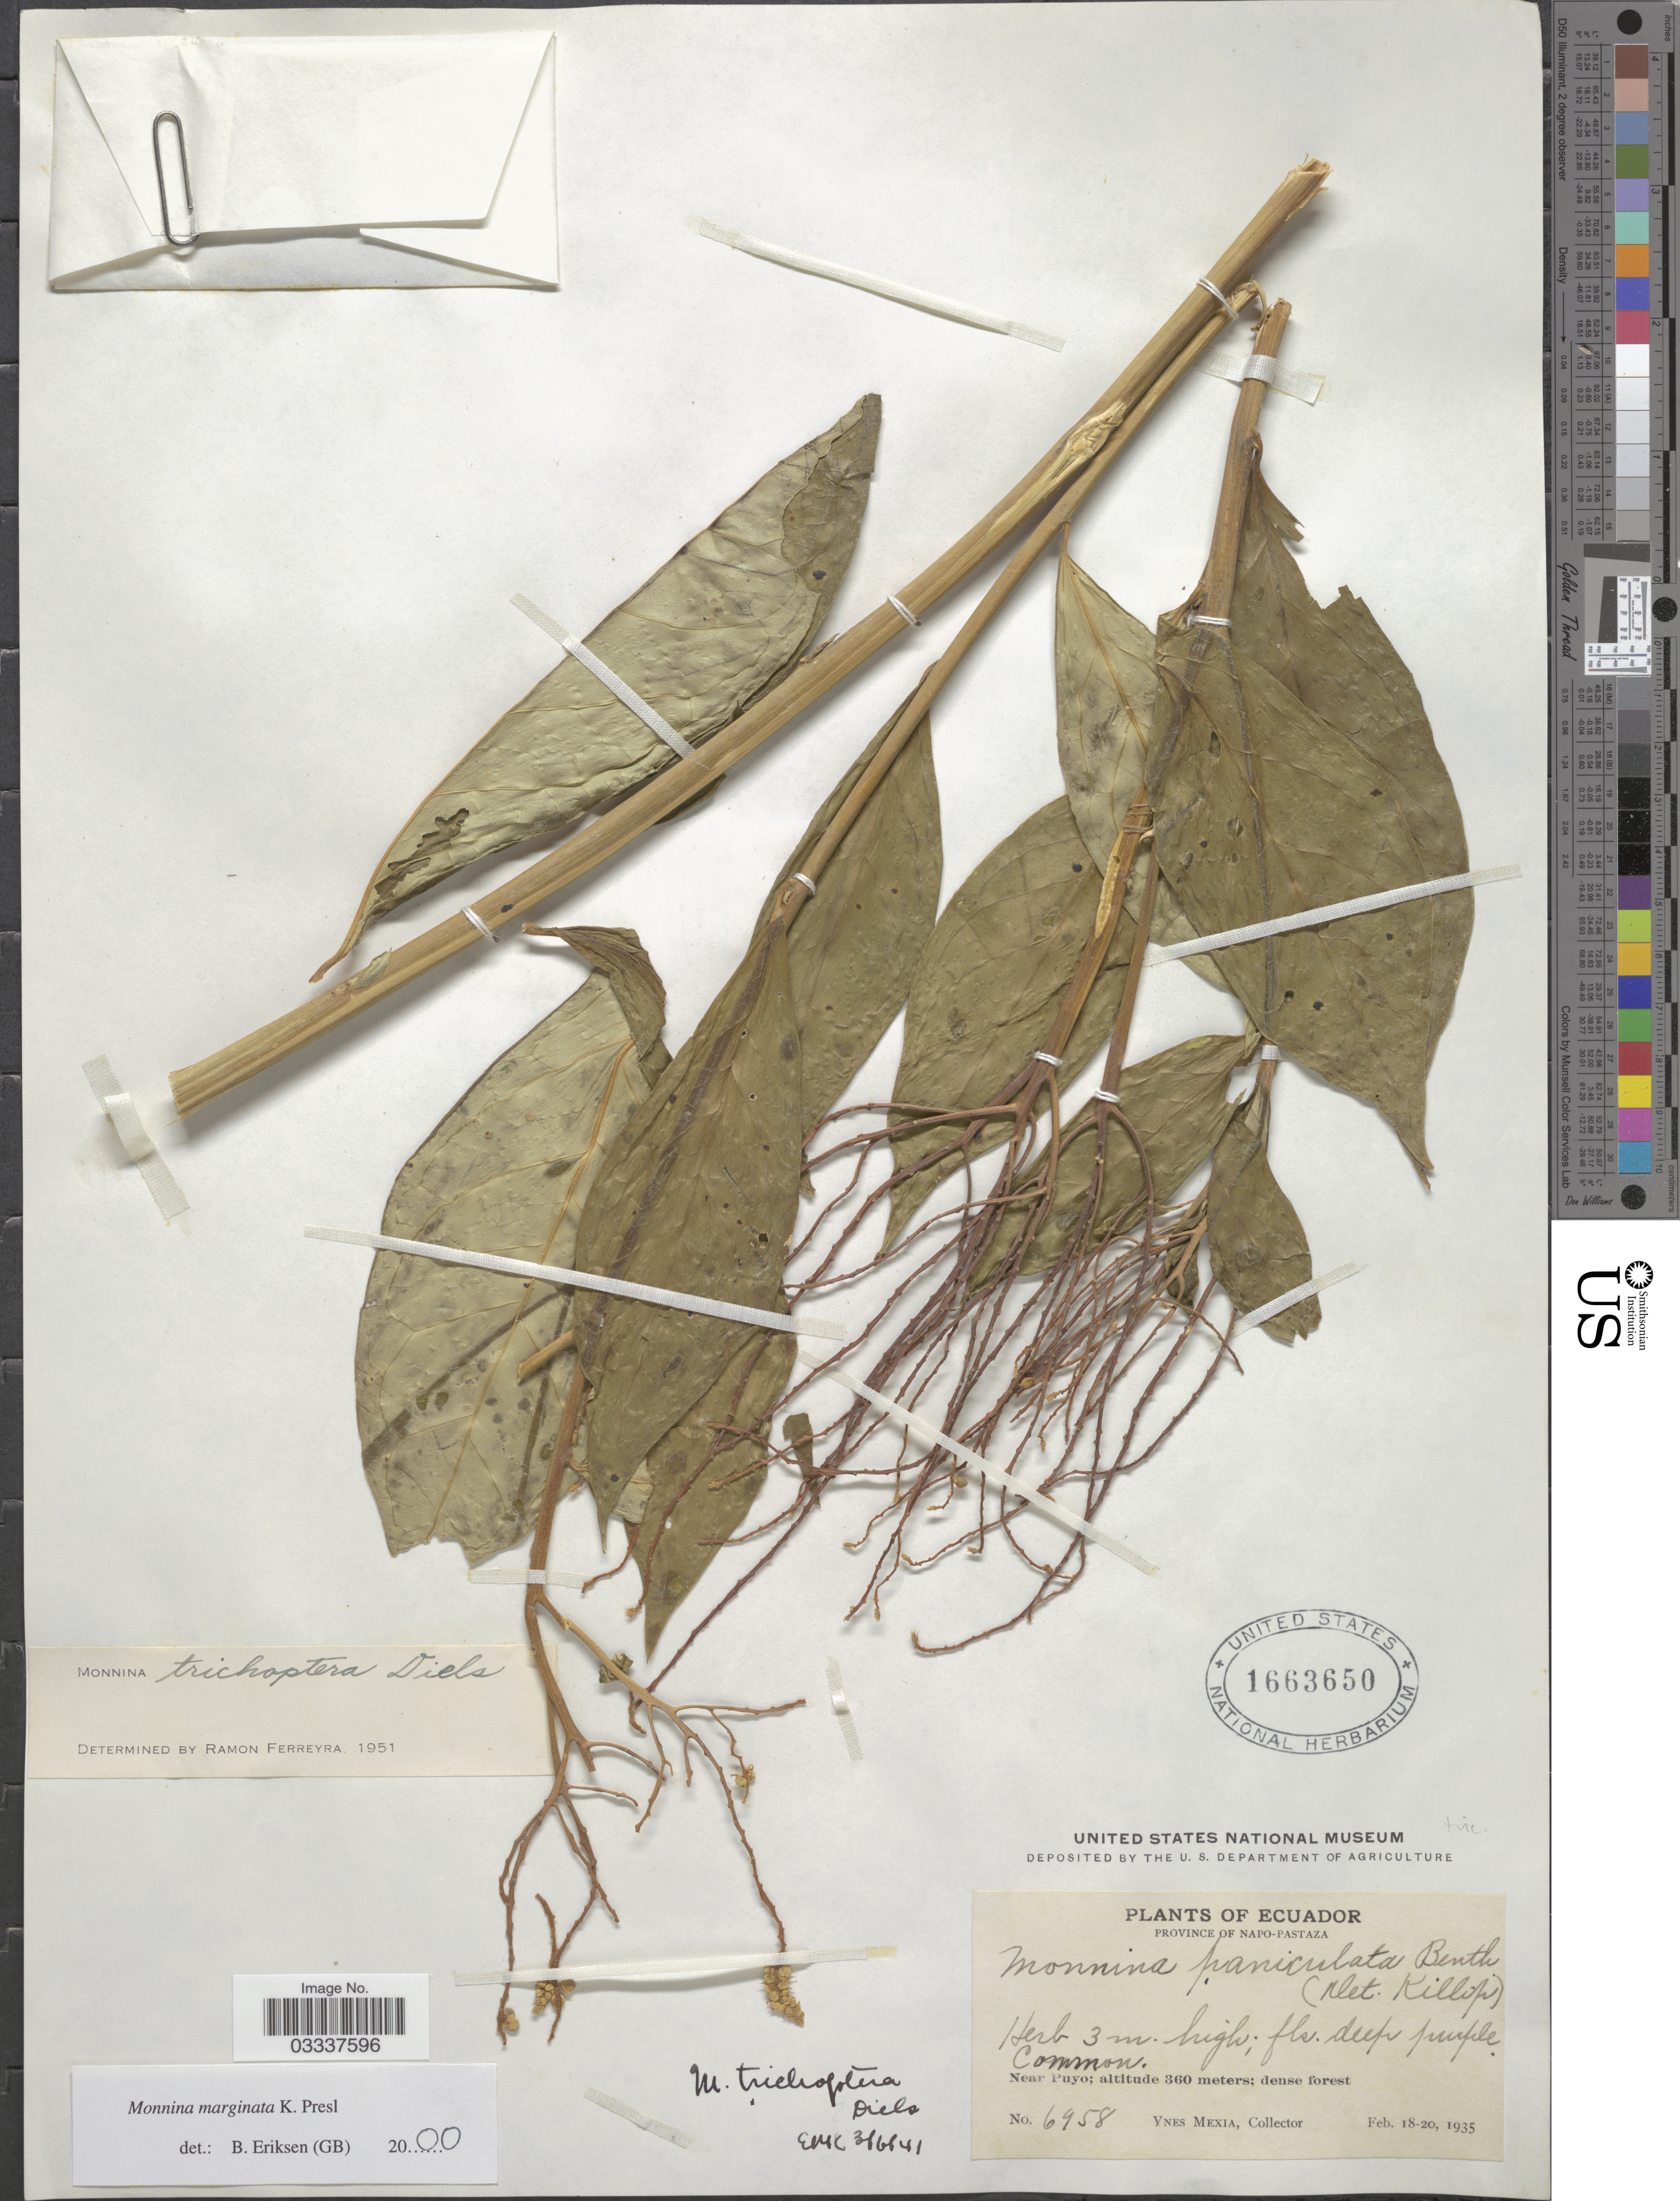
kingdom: Plantae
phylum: Tracheophyta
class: Magnoliopsida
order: Fabales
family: Polygalaceae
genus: Monnina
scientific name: Monnina marginata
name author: C. Presl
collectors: Y. Mexia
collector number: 6958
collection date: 1935-02-18/1935-02-20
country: Ecuador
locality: Province of Napo-Pastaza, Near Puyo.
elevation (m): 360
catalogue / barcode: US 1663650